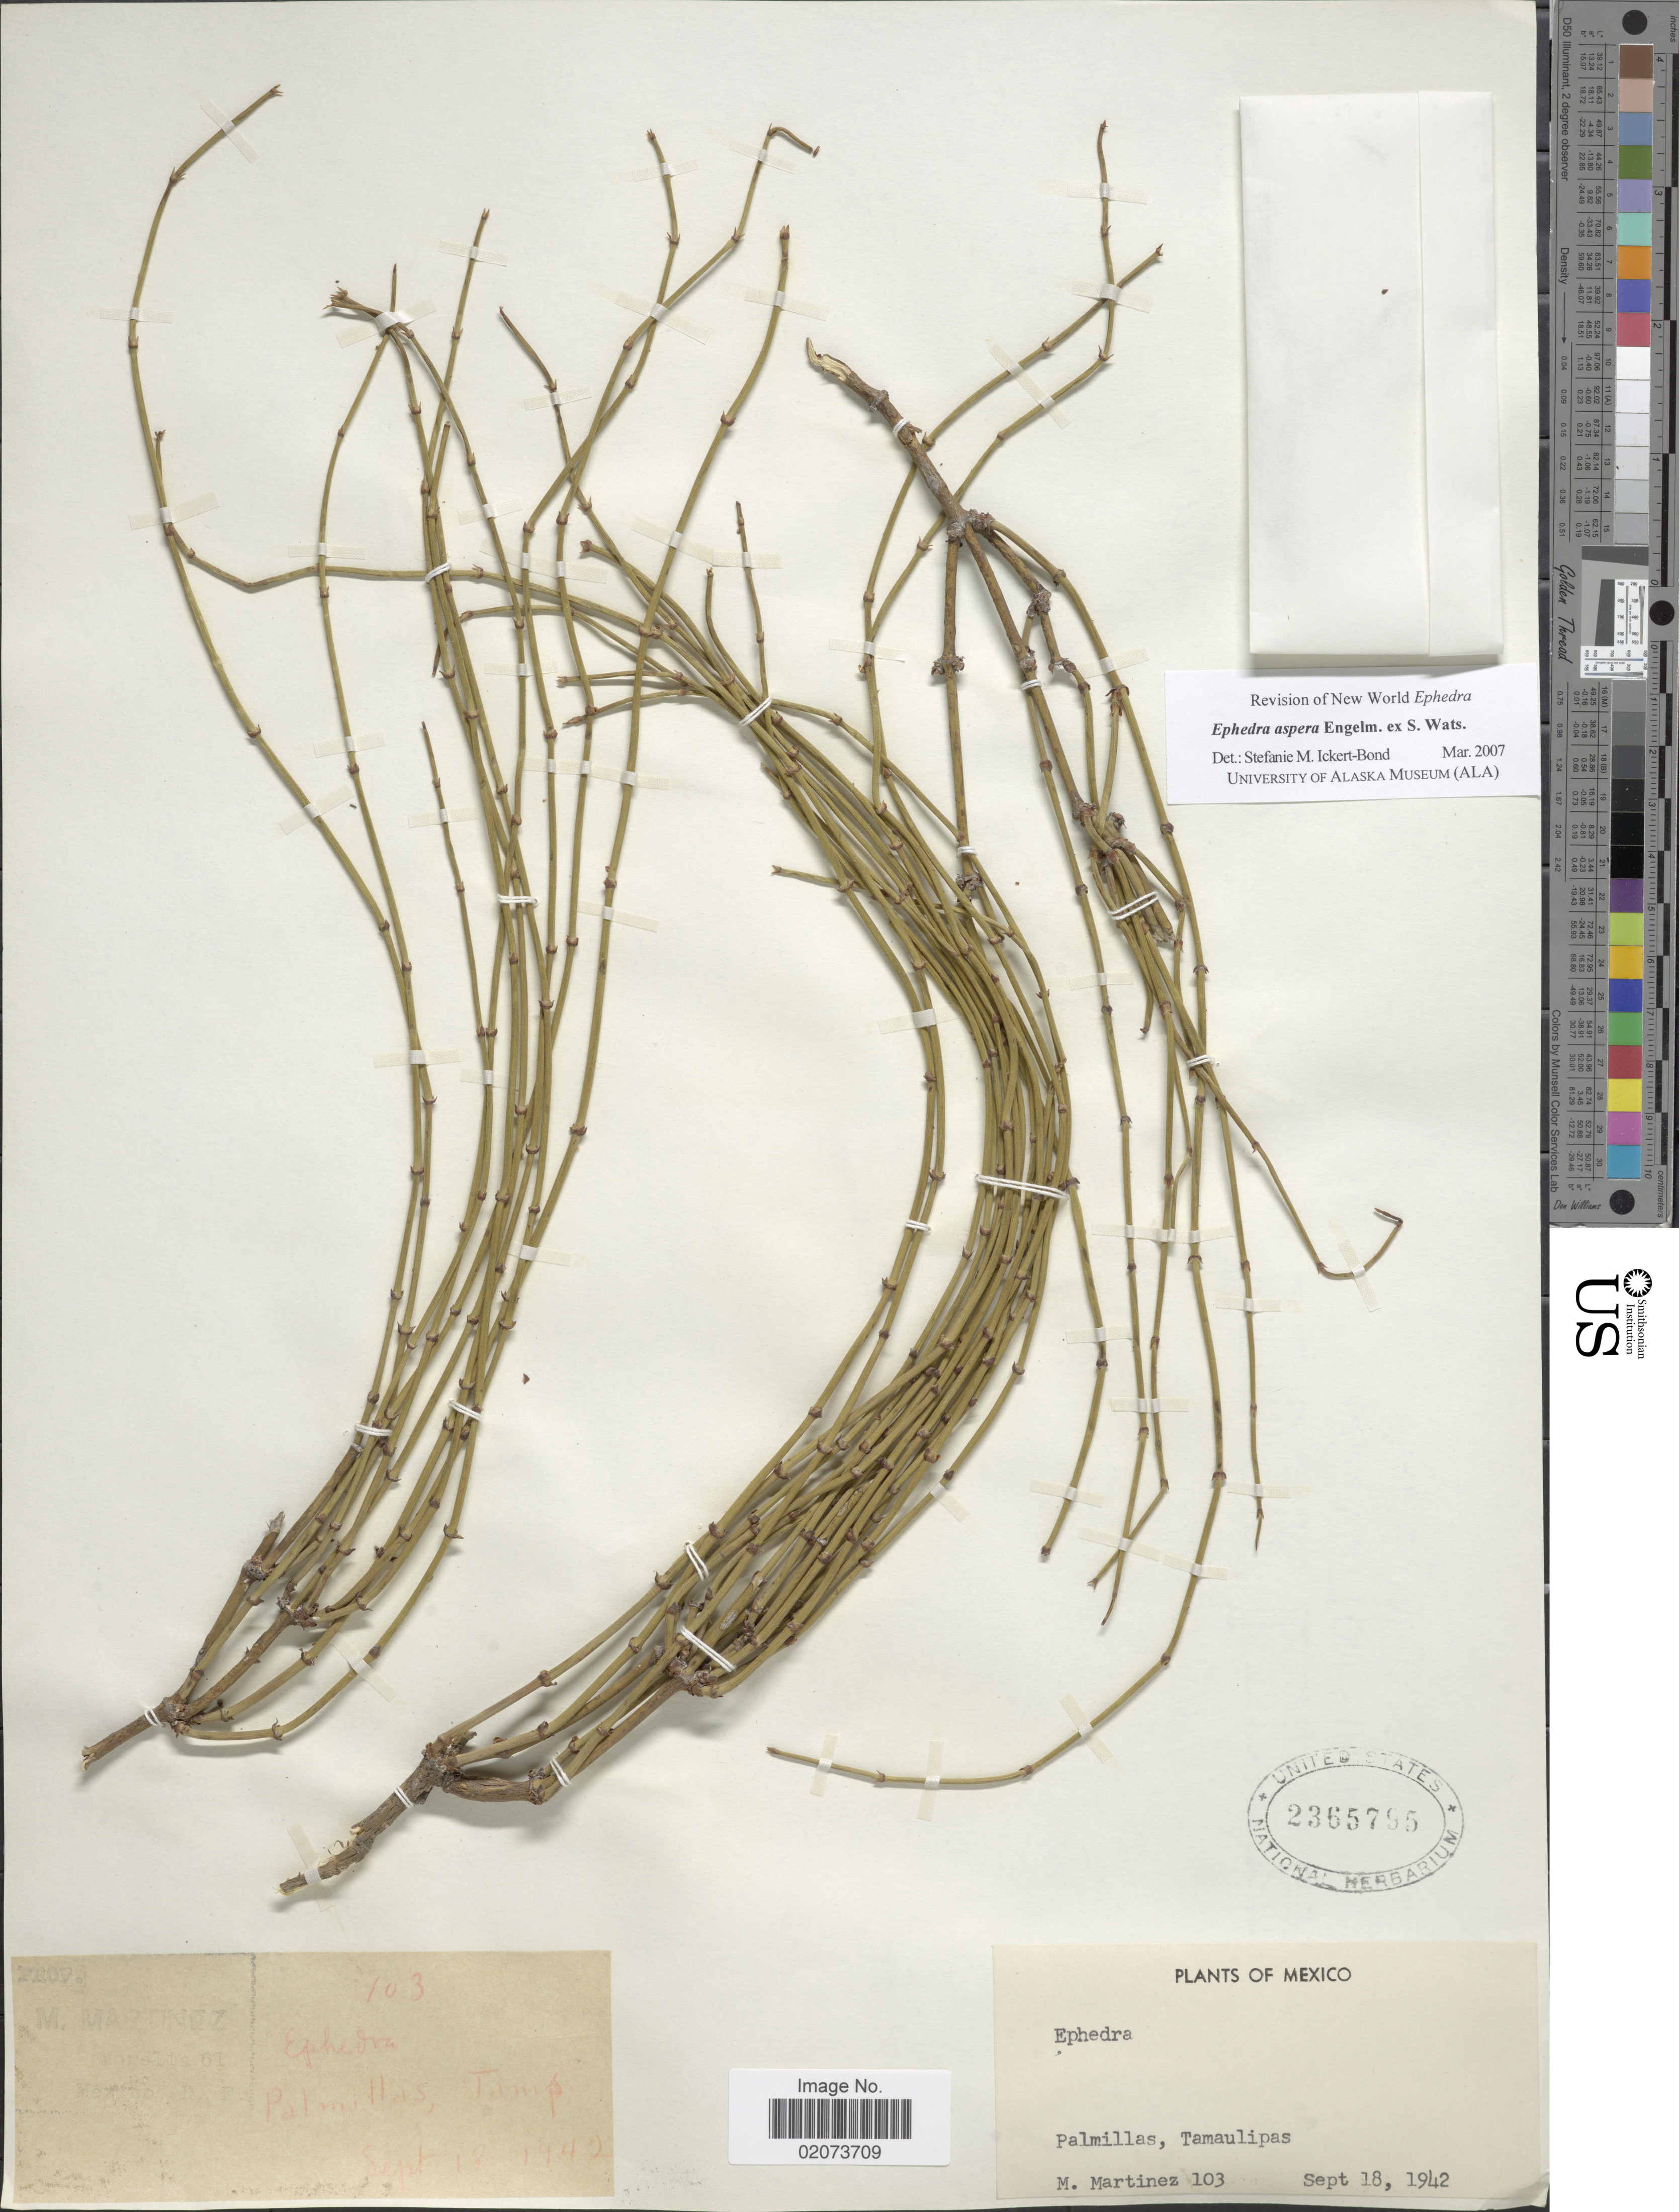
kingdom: Plantae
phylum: Tracheophyta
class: Gnetopsida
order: Ephedrales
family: Ephedraceae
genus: Ephedra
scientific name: Ephedra aspera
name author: Engelm. ex S. Watson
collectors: M. Martinez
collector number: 103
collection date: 1942-09-18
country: Mexico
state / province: Tamaulipas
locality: Palmillas, Tamaulipas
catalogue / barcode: US 2365795